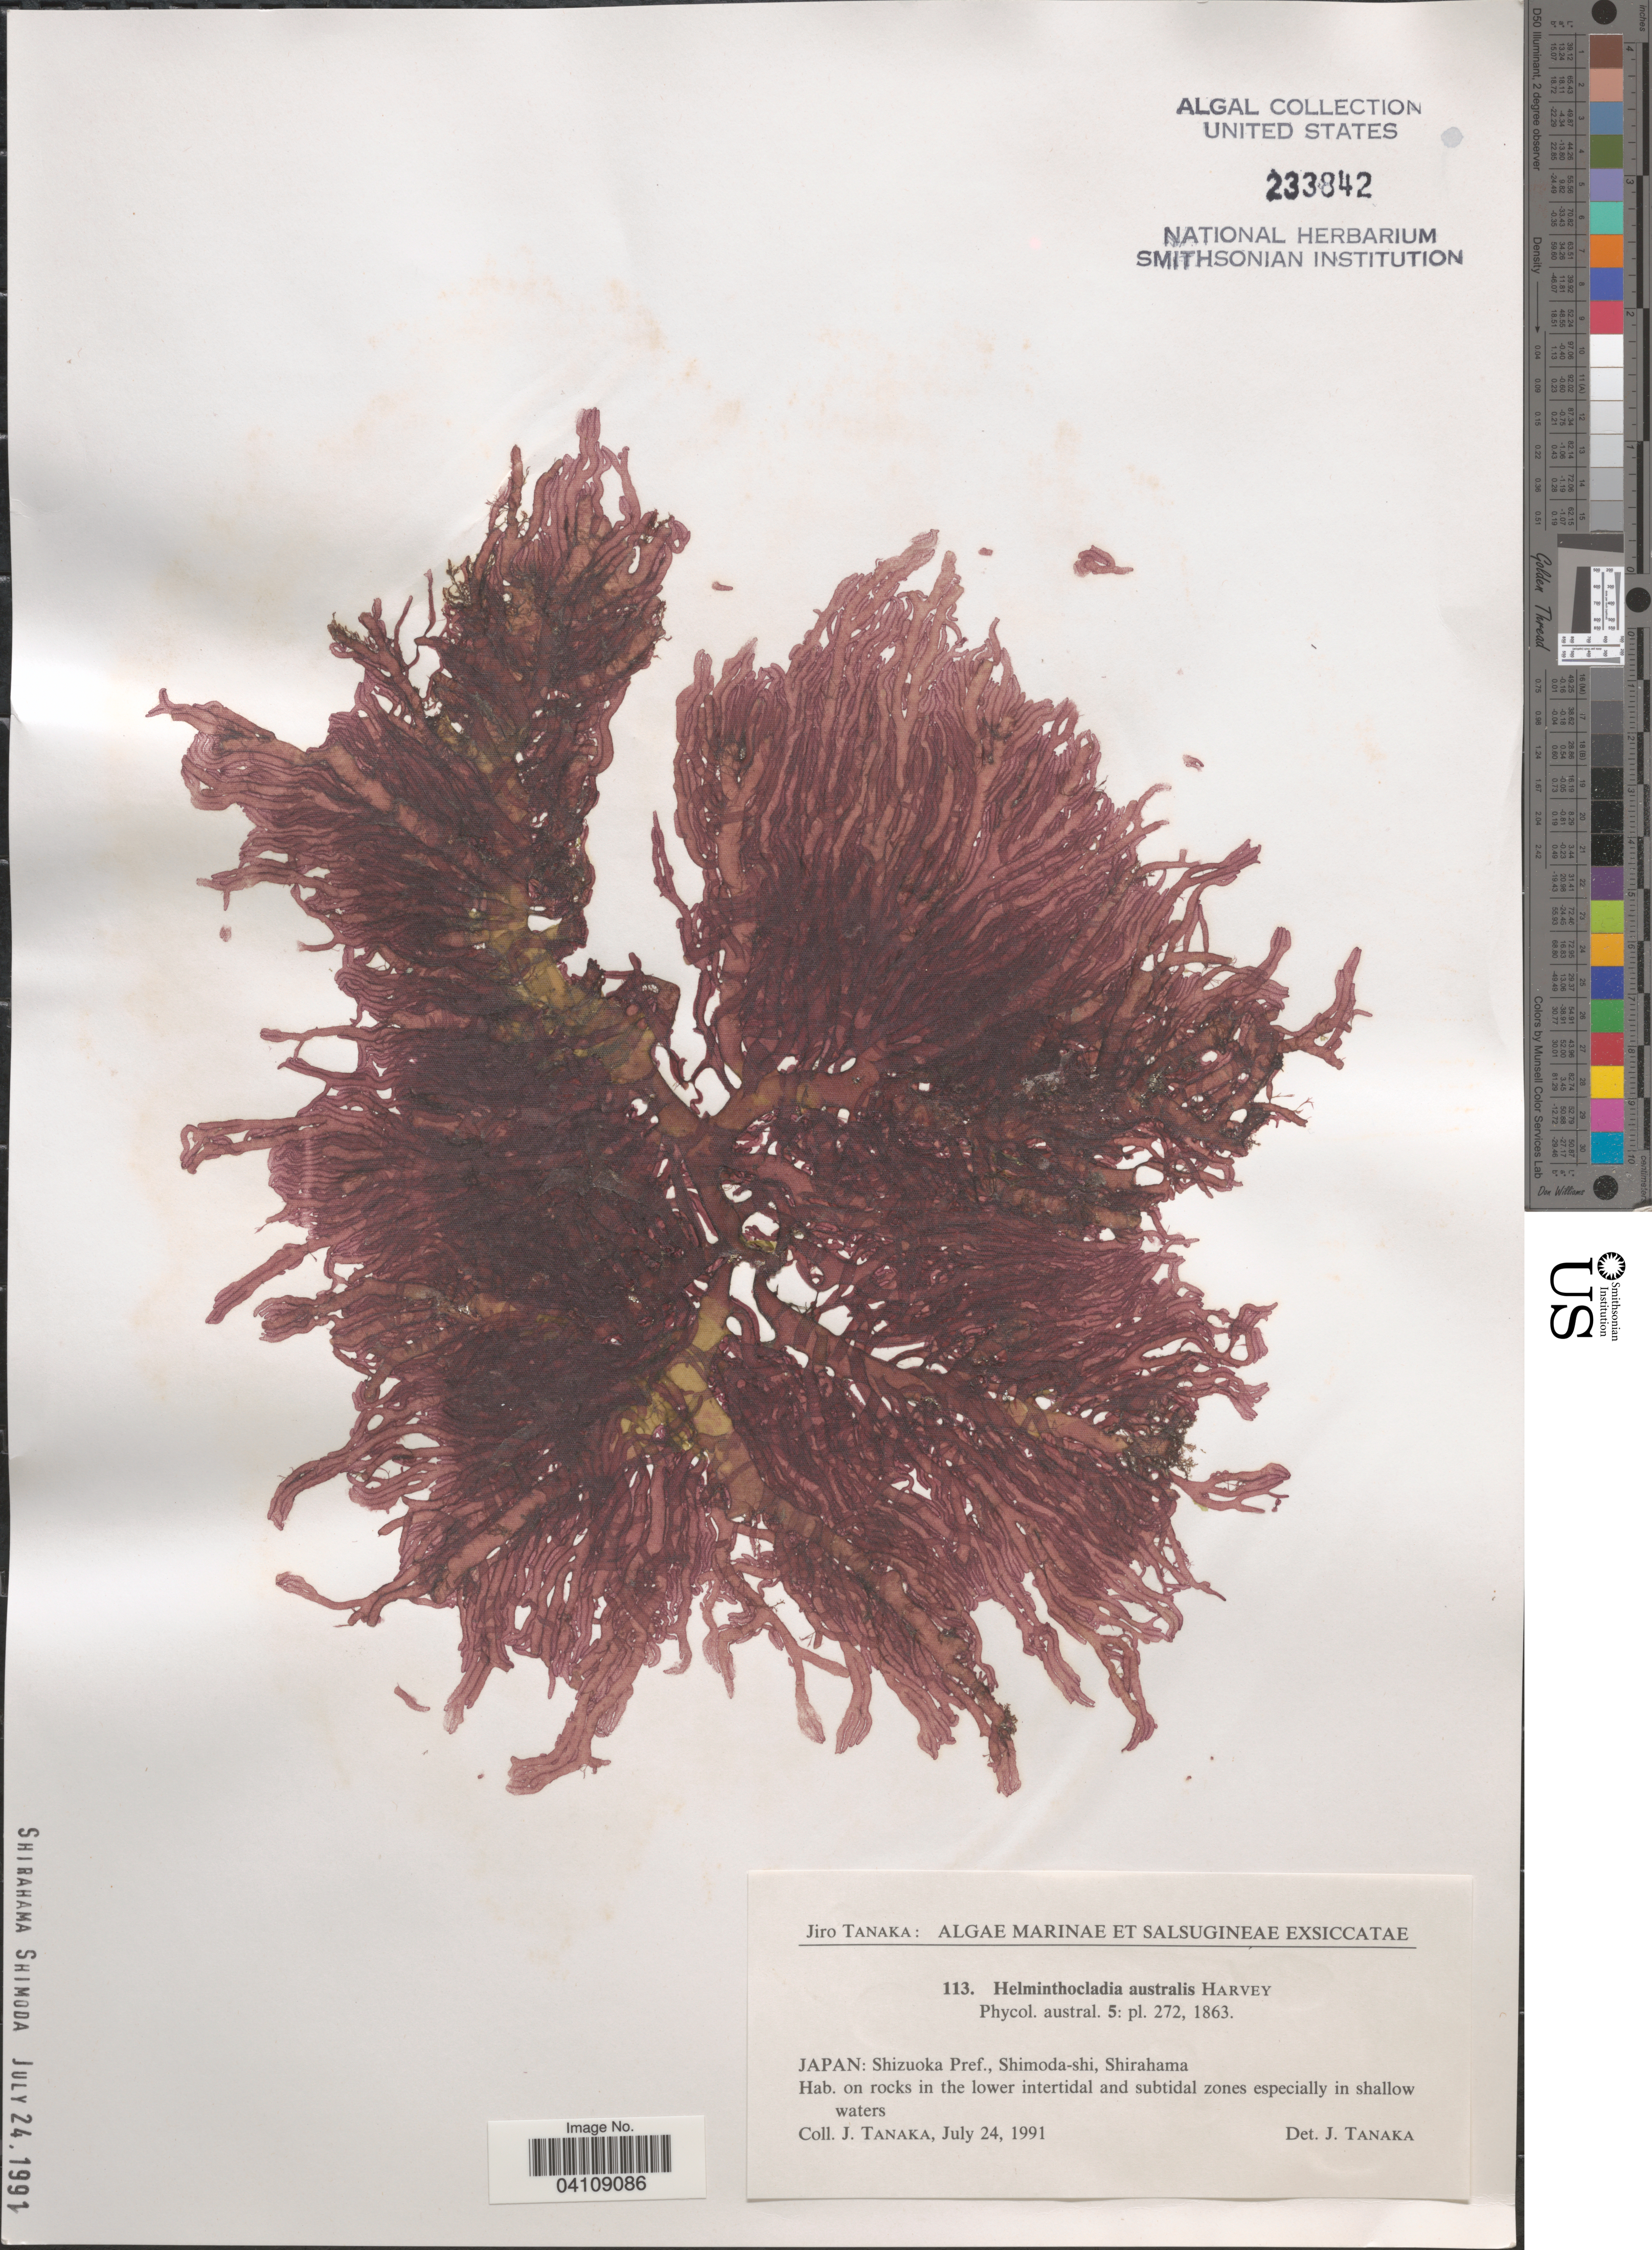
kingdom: Plantae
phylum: Rhodophyta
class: Florideophyceae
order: Nemaliales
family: Liagoraceae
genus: Helminthocladia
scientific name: Helminthocladia australis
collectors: J. Tanaka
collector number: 113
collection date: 1991-07-24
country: Japan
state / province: Sizuoka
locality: Shizuoka Pref., Shimoda-shi, Shirahama.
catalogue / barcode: US 233842